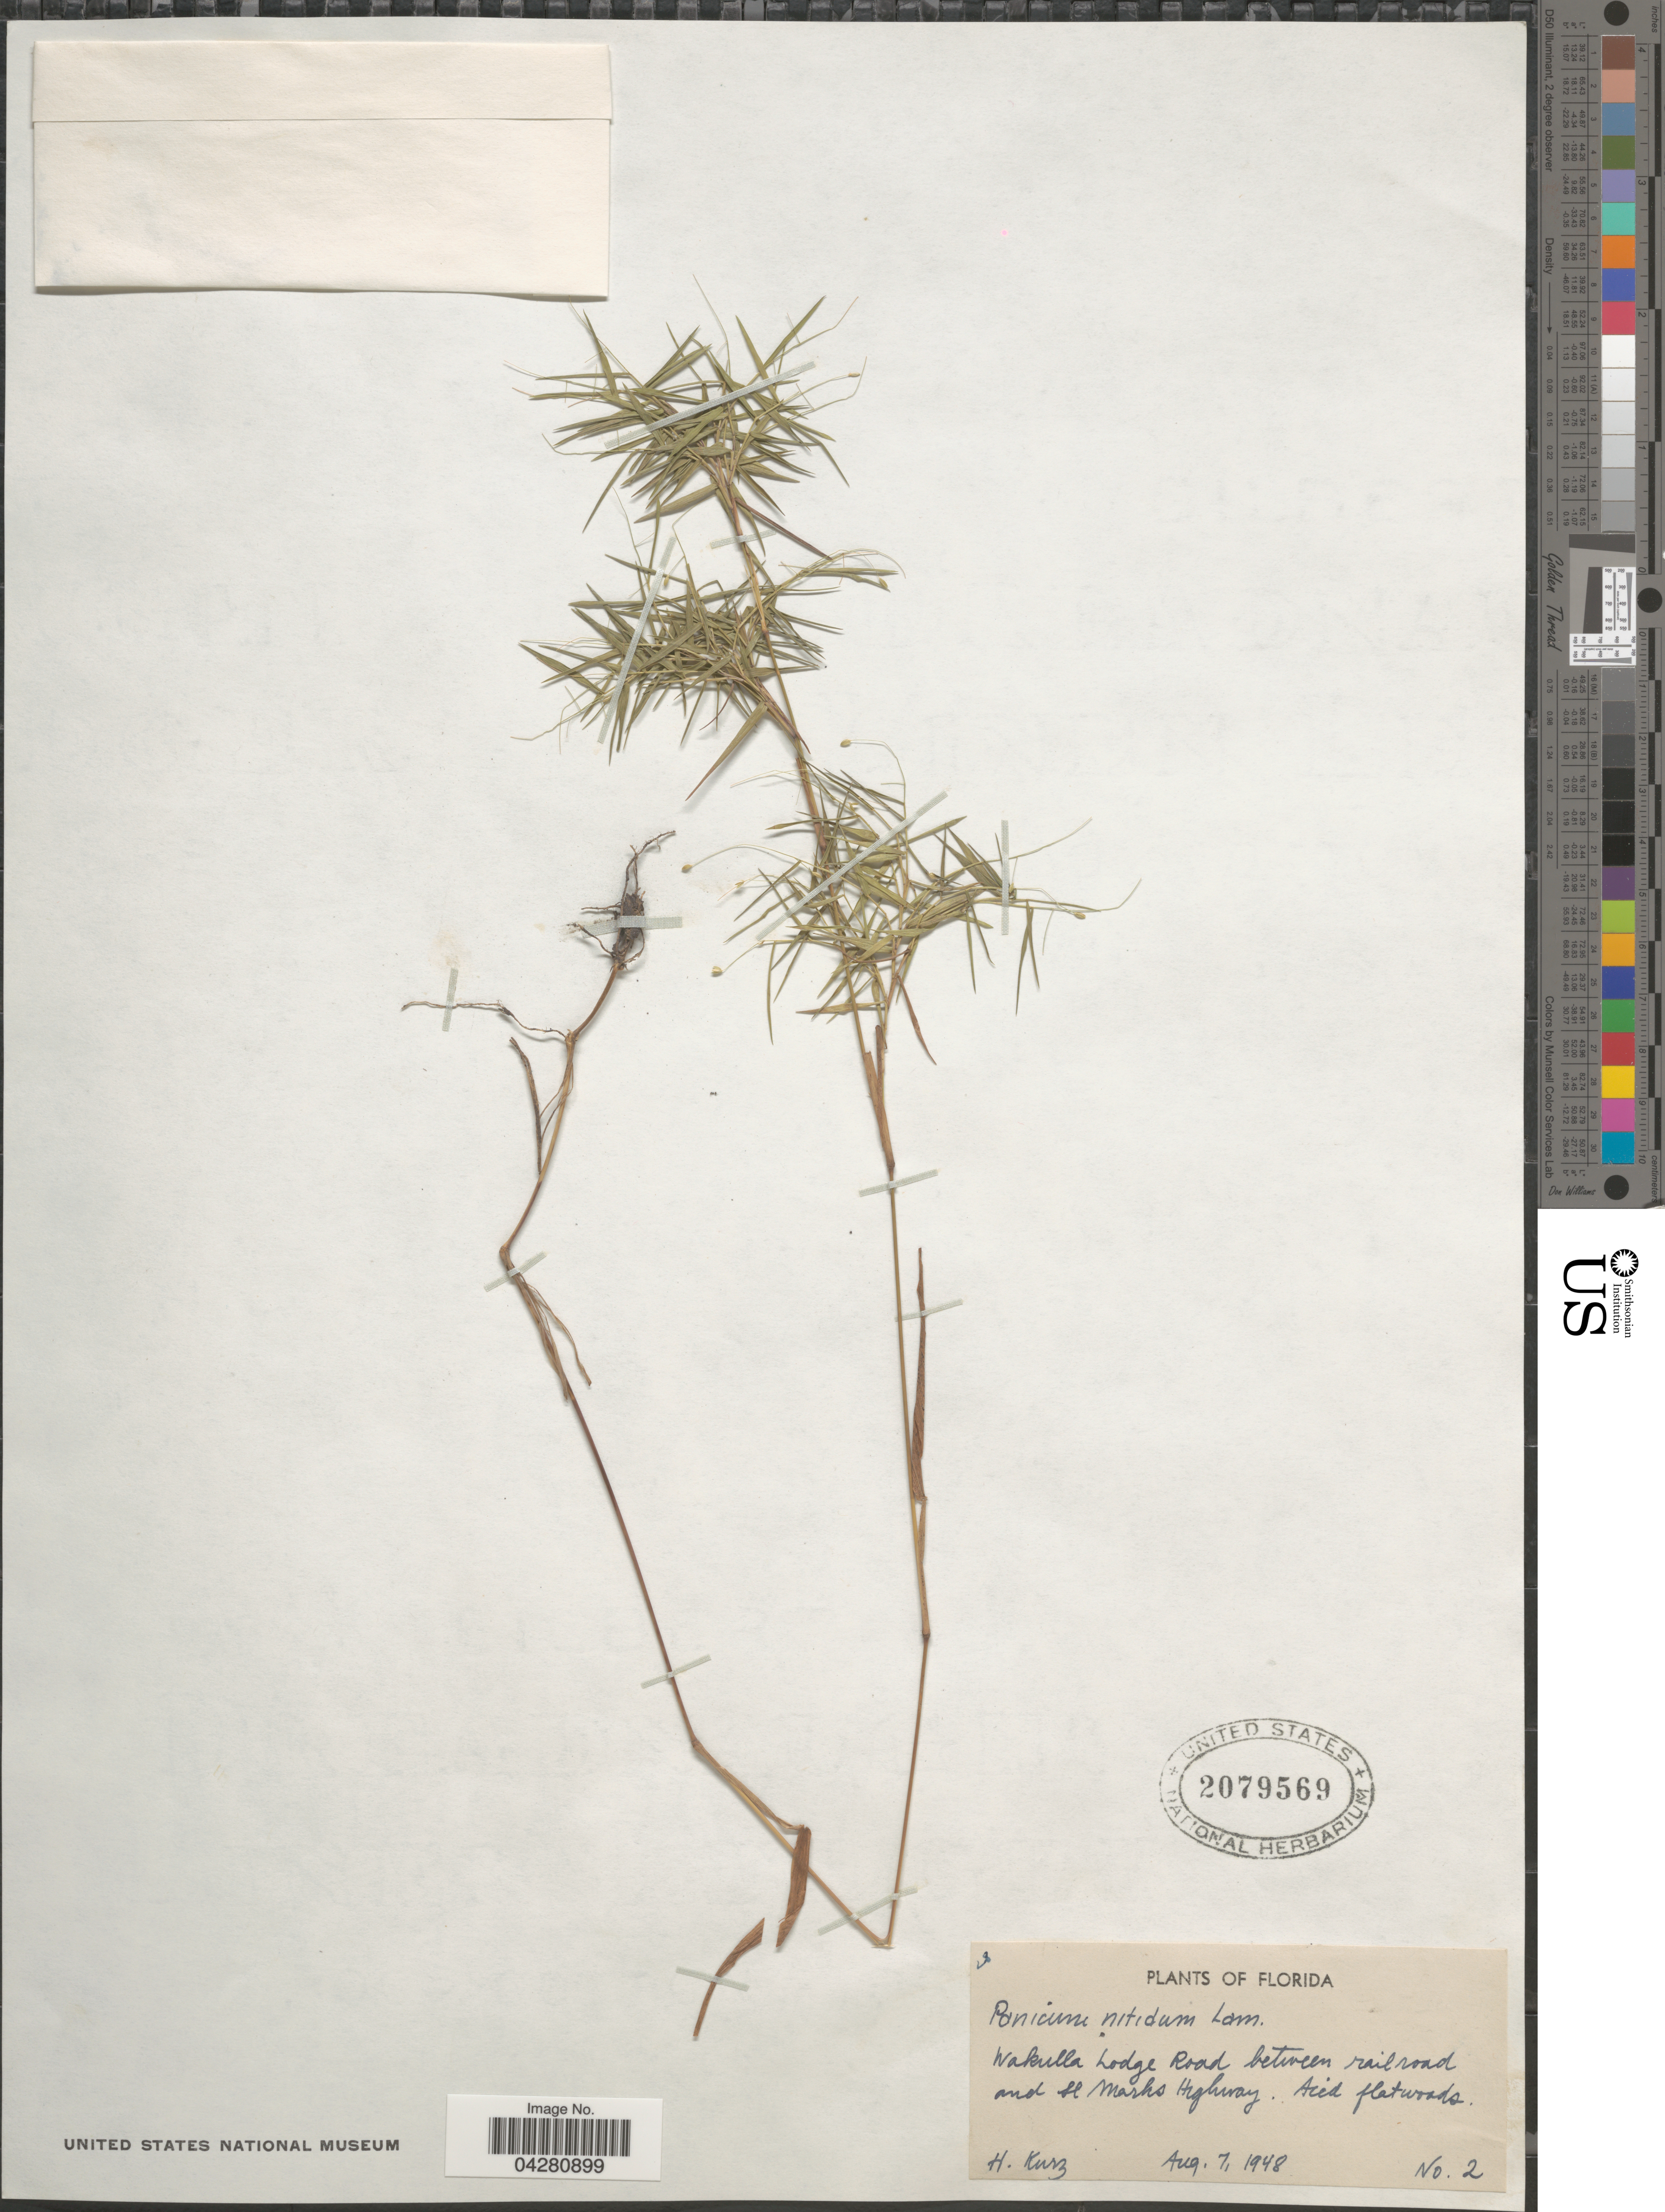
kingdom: Plantae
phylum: Tracheophyta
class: Liliopsida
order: Poales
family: Poaceae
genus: Dichanthelium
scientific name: Dichanthelium dichotomum var. dichotomum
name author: (L.) Gould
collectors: H. Kurz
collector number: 2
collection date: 1948-08-07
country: United States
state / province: Florida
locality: Wakulla Lodge Road between railroad and St Marks Highway.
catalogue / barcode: US 2079569